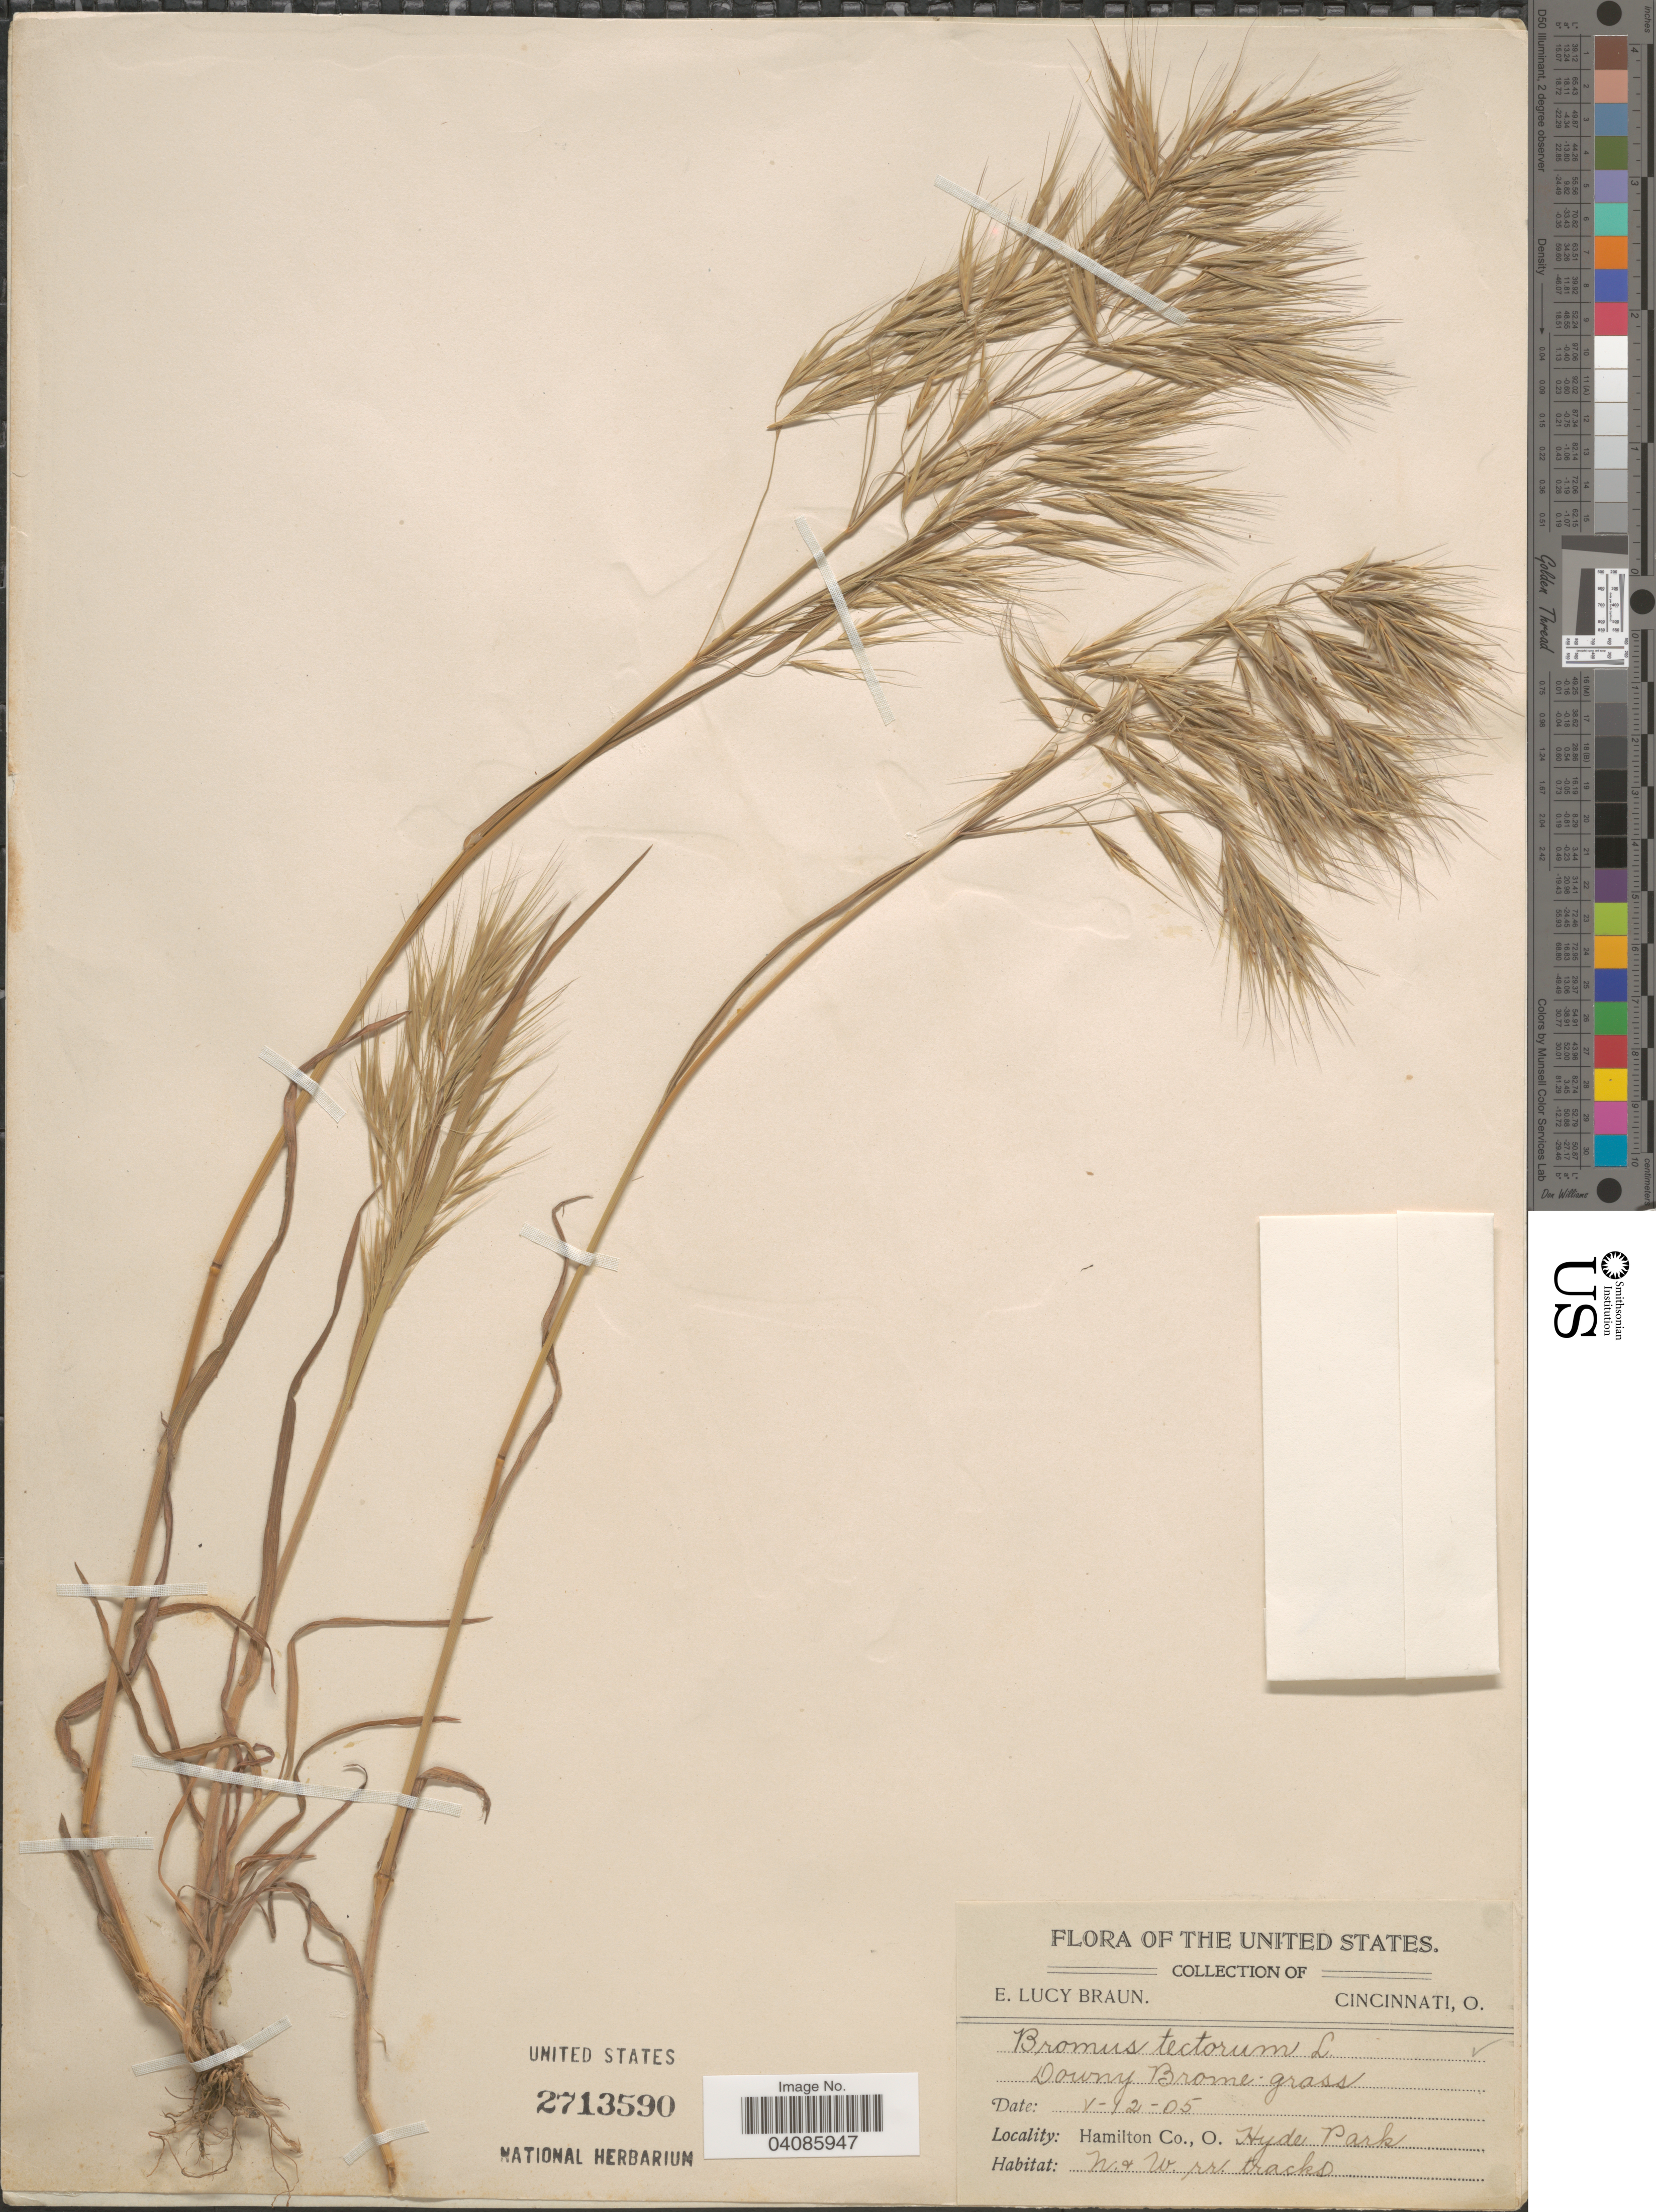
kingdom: Plantae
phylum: Tracheophyta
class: Liliopsida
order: Poales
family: Poaceae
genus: Bromus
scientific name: Bromus tectorum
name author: L.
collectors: E. L. Braun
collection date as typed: Transcribed d/m/y: 12/5/5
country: United States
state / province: Ohio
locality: Hamilton Cr. Hyde Park. N. & W. rr. tracks.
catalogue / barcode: US 2713590